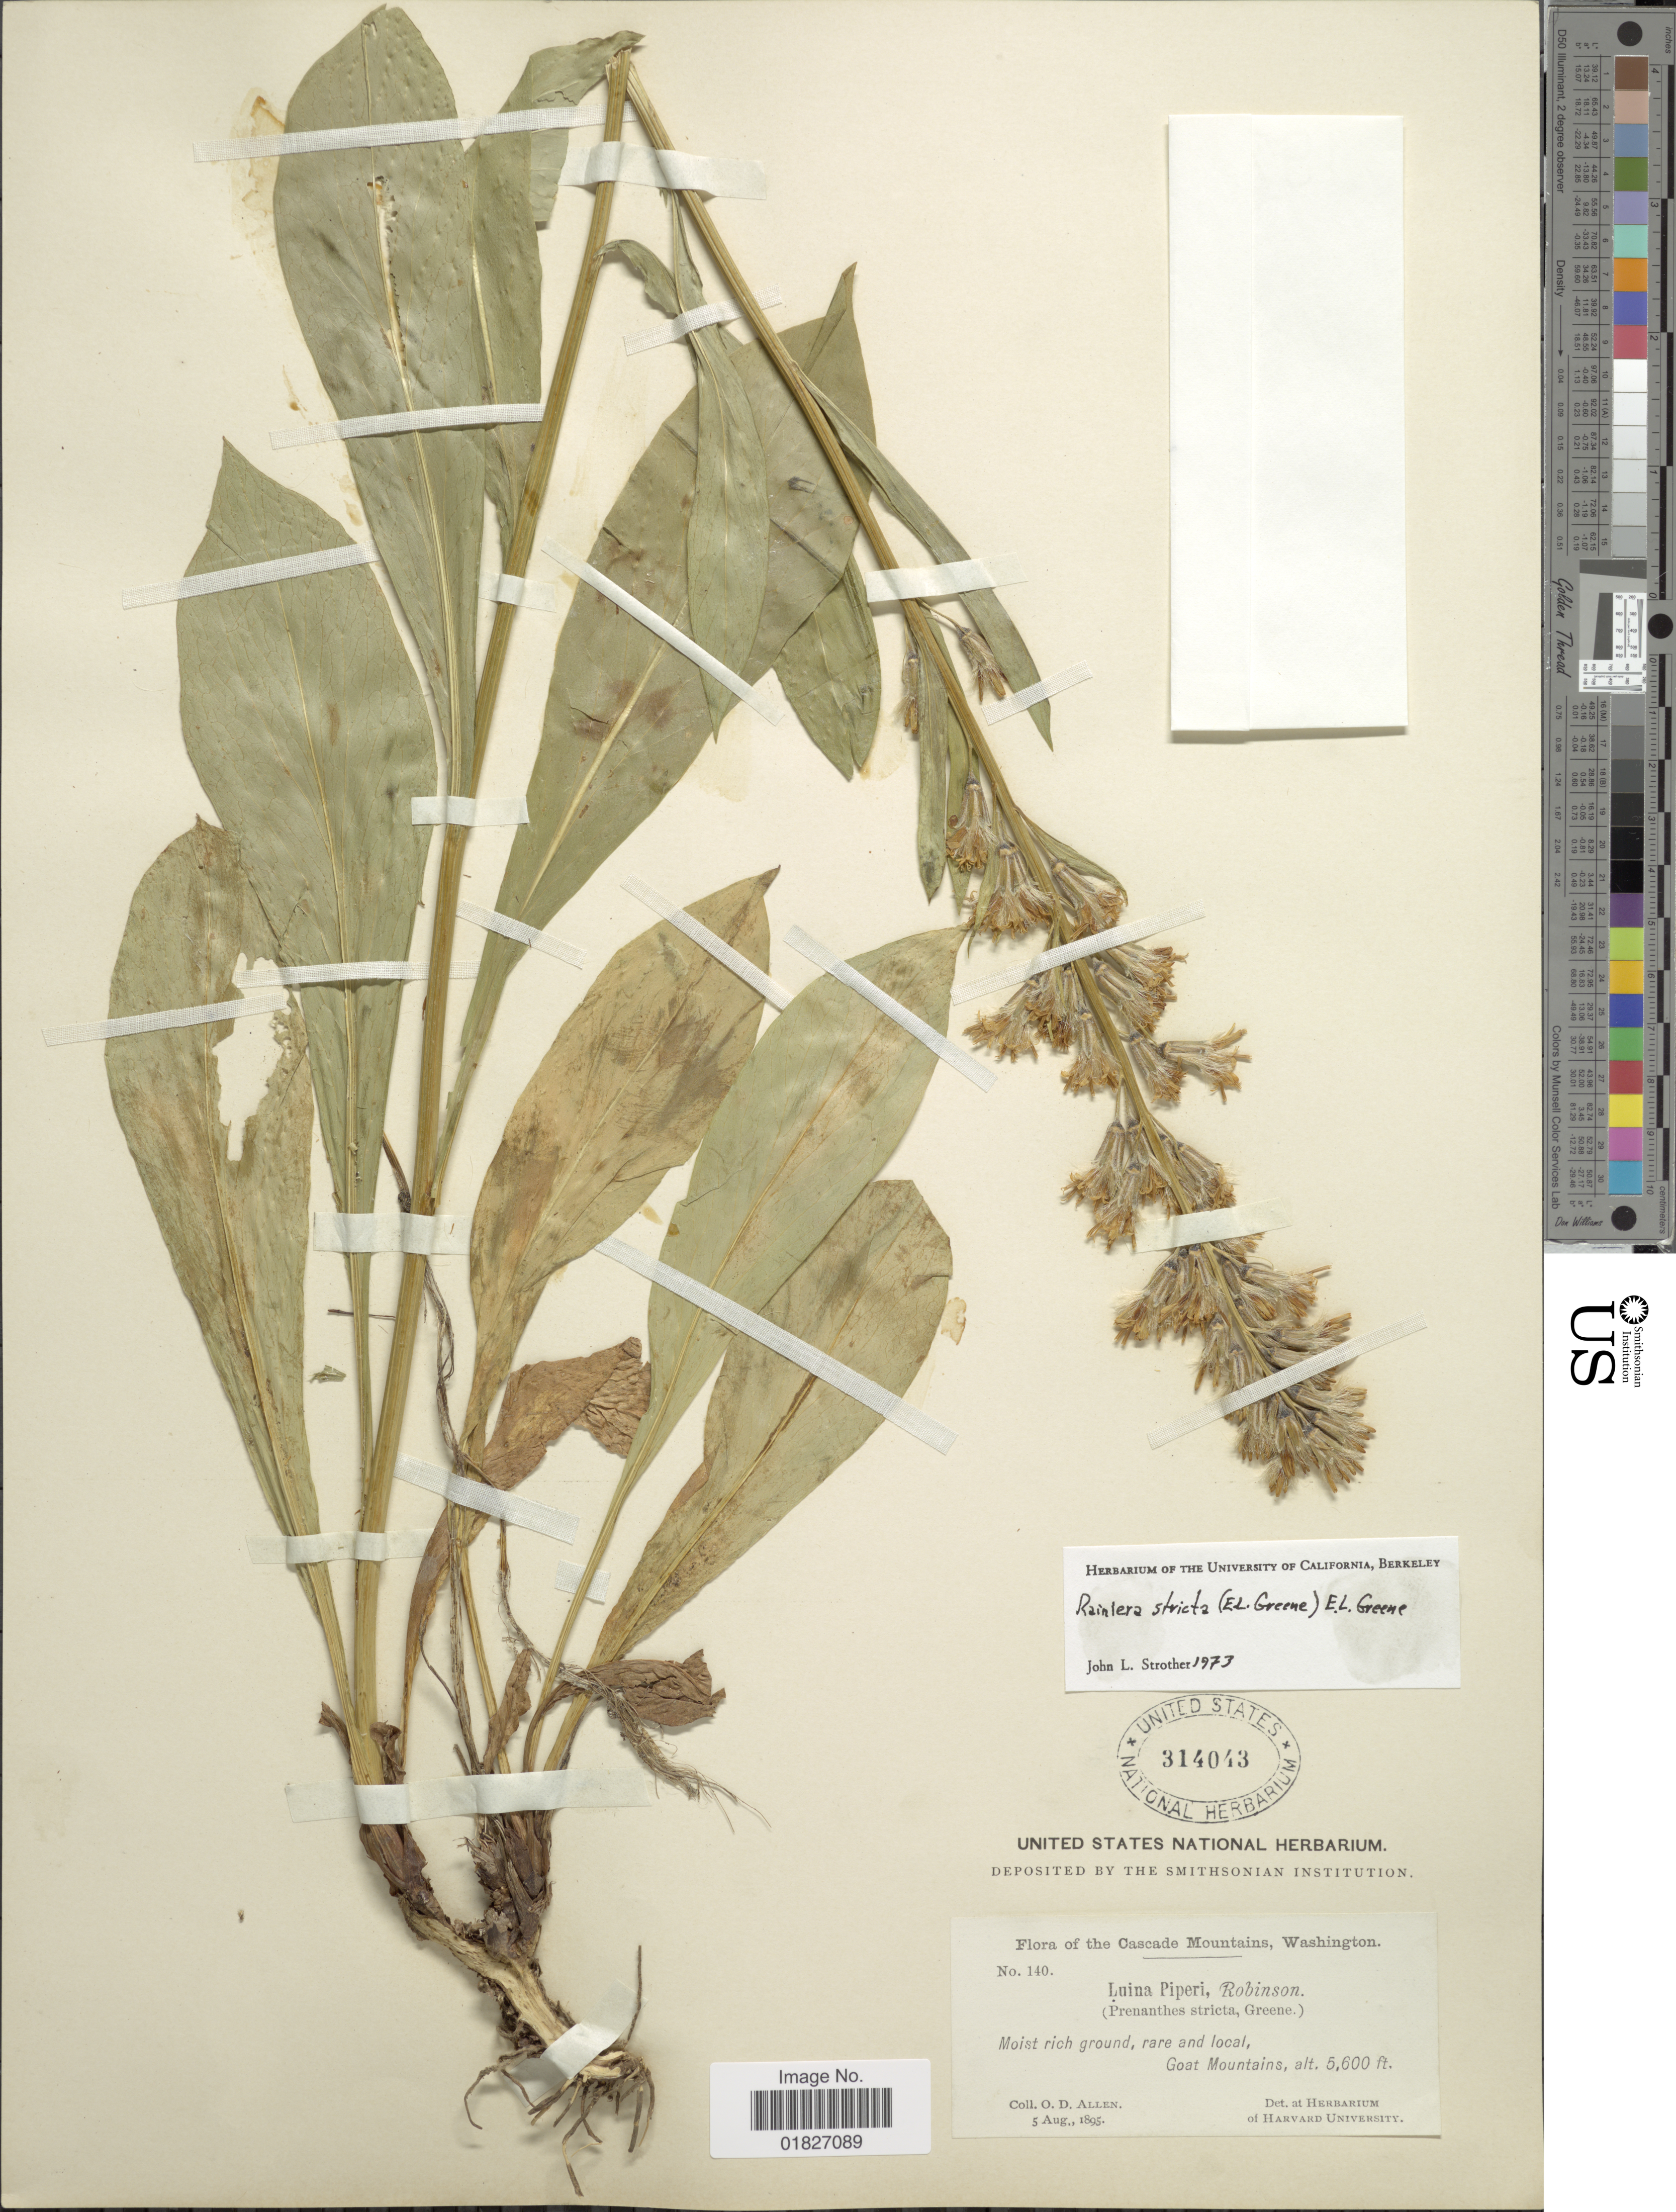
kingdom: Plantae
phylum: Tracheophyta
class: Magnoliopsida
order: Asterales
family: Asteraceae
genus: Prenanthes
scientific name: Prenanthes stricta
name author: Greene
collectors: O. D. Allen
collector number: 140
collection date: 1895-08-05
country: United States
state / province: Washington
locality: Cascade Mountains, Goat Mountains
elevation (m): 1707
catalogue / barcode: US 314043